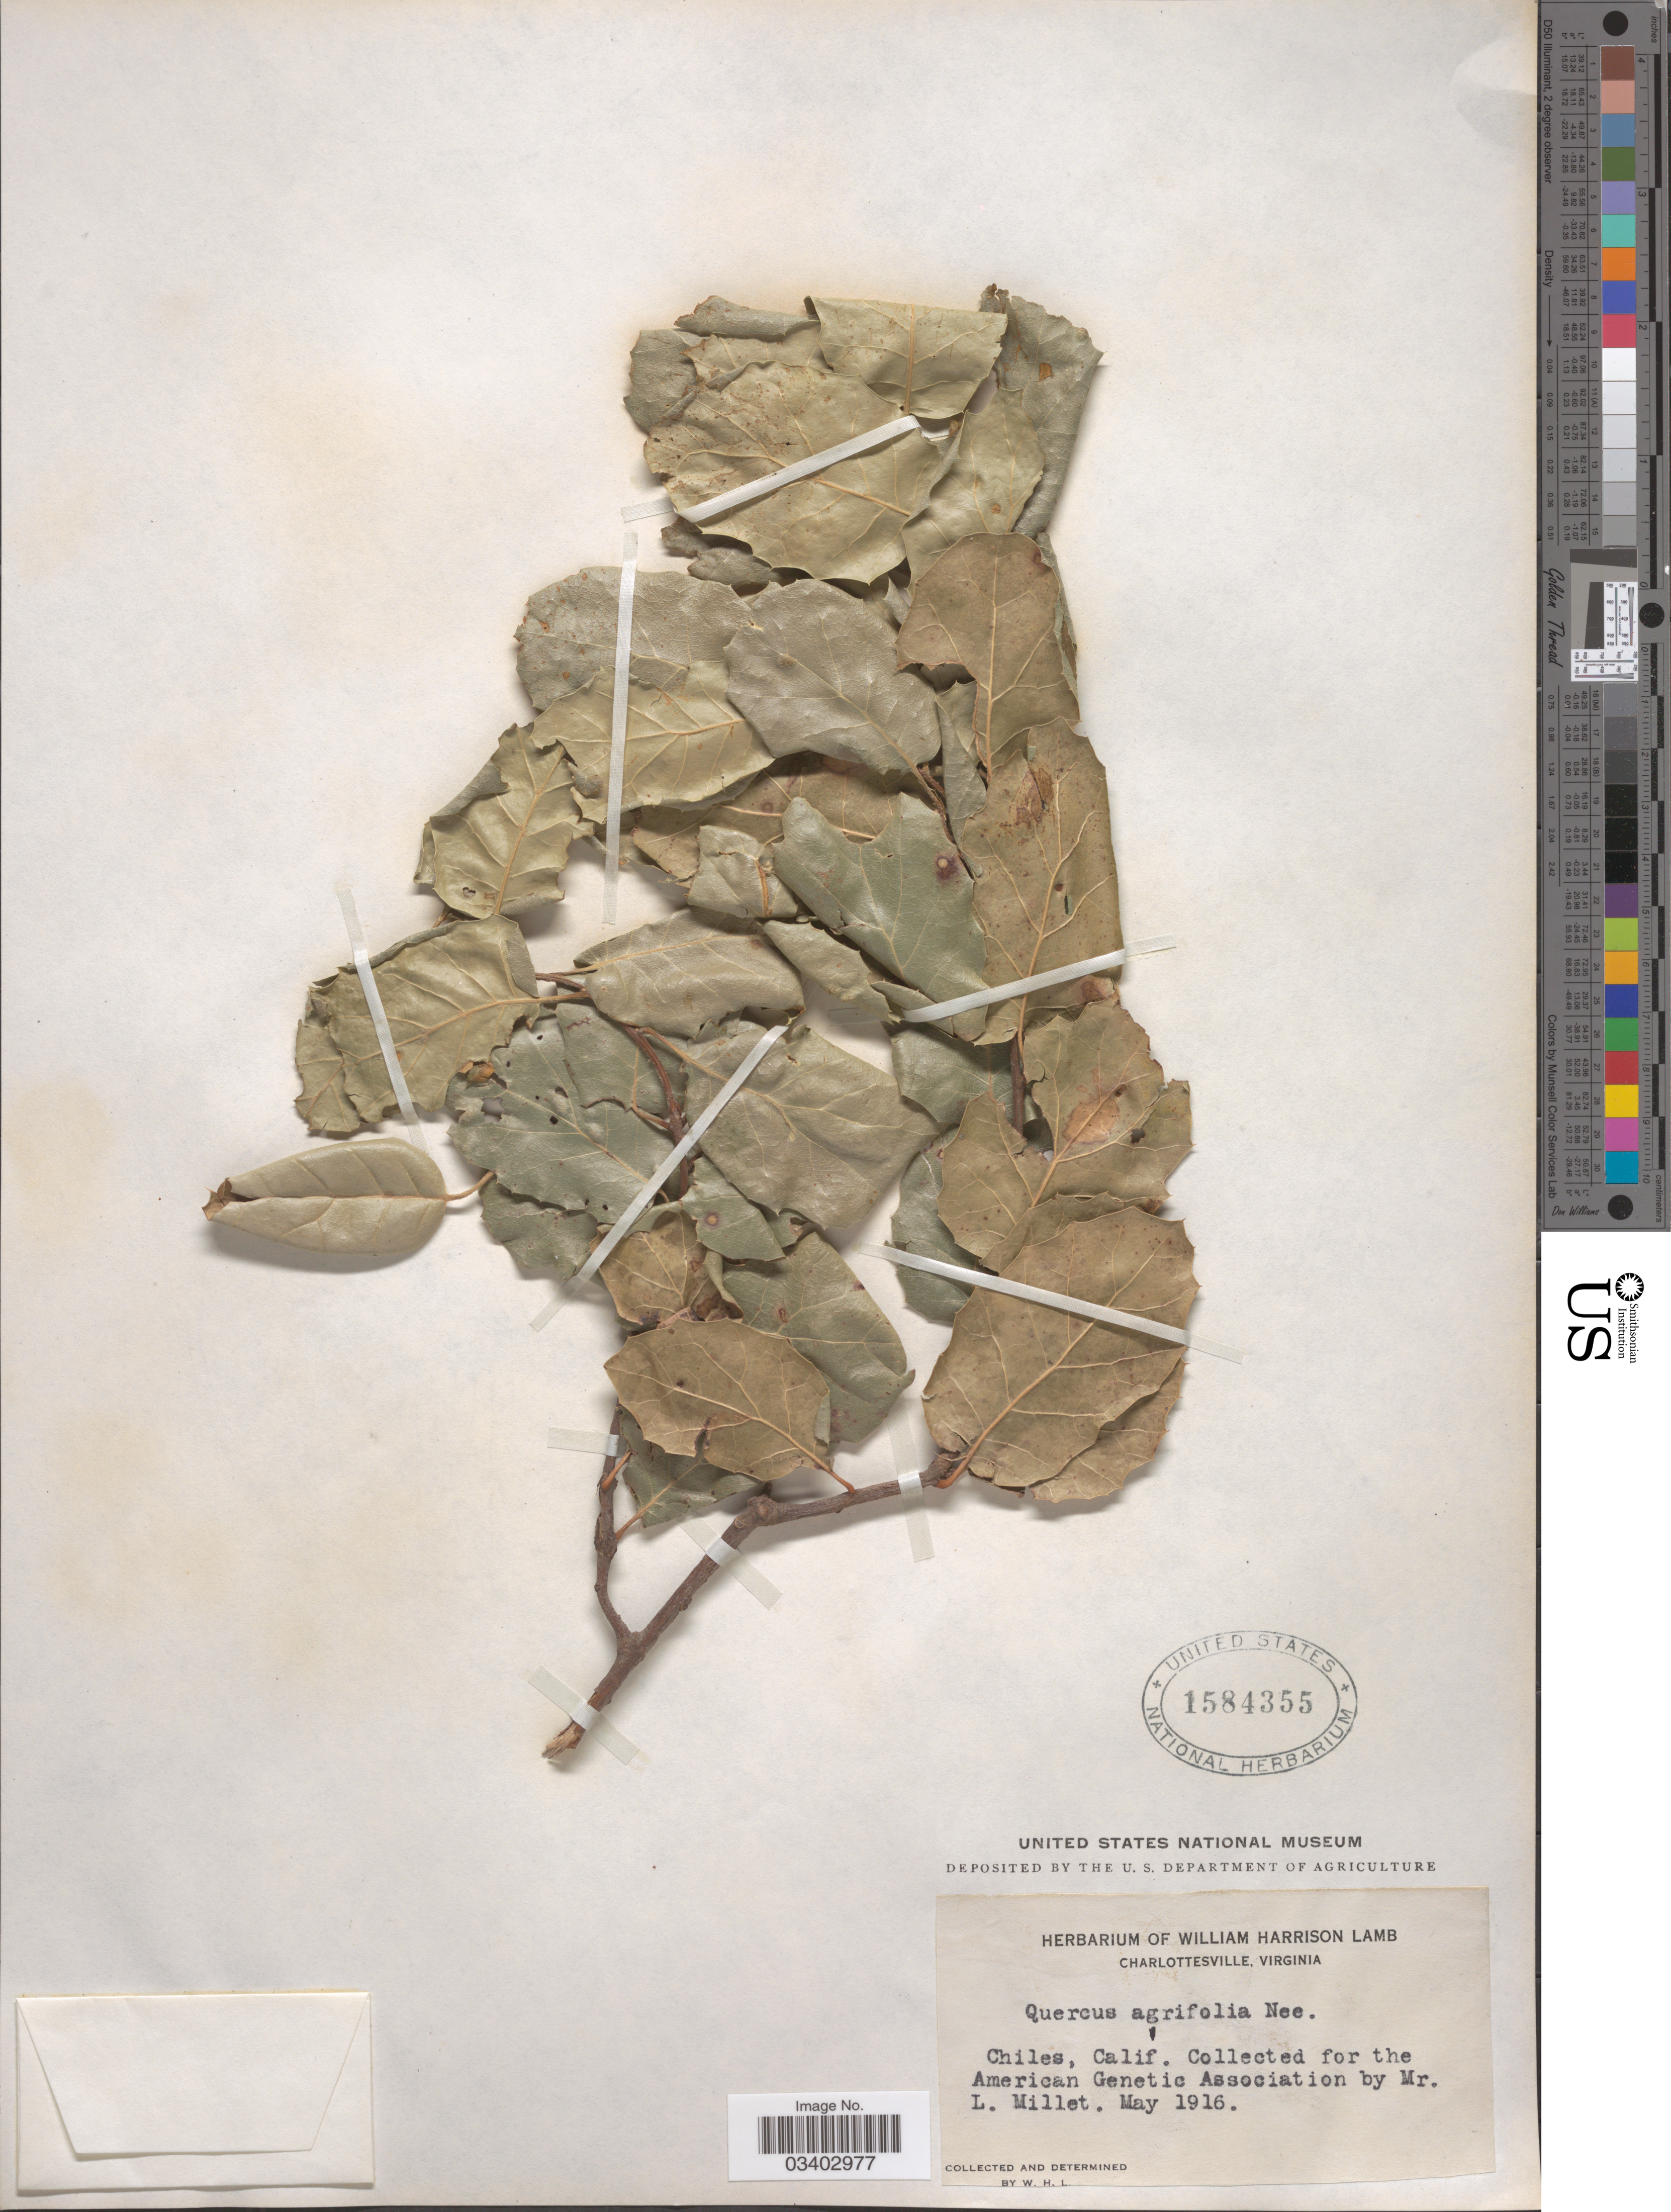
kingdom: Plantae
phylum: Tracheophyta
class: Magnoliopsida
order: Fagales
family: Fagaceae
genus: Quercus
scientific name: Quercus agrifolia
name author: Née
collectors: W. H. Lamb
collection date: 1916-05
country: United States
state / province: California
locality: Chiles.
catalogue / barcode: US 1584355